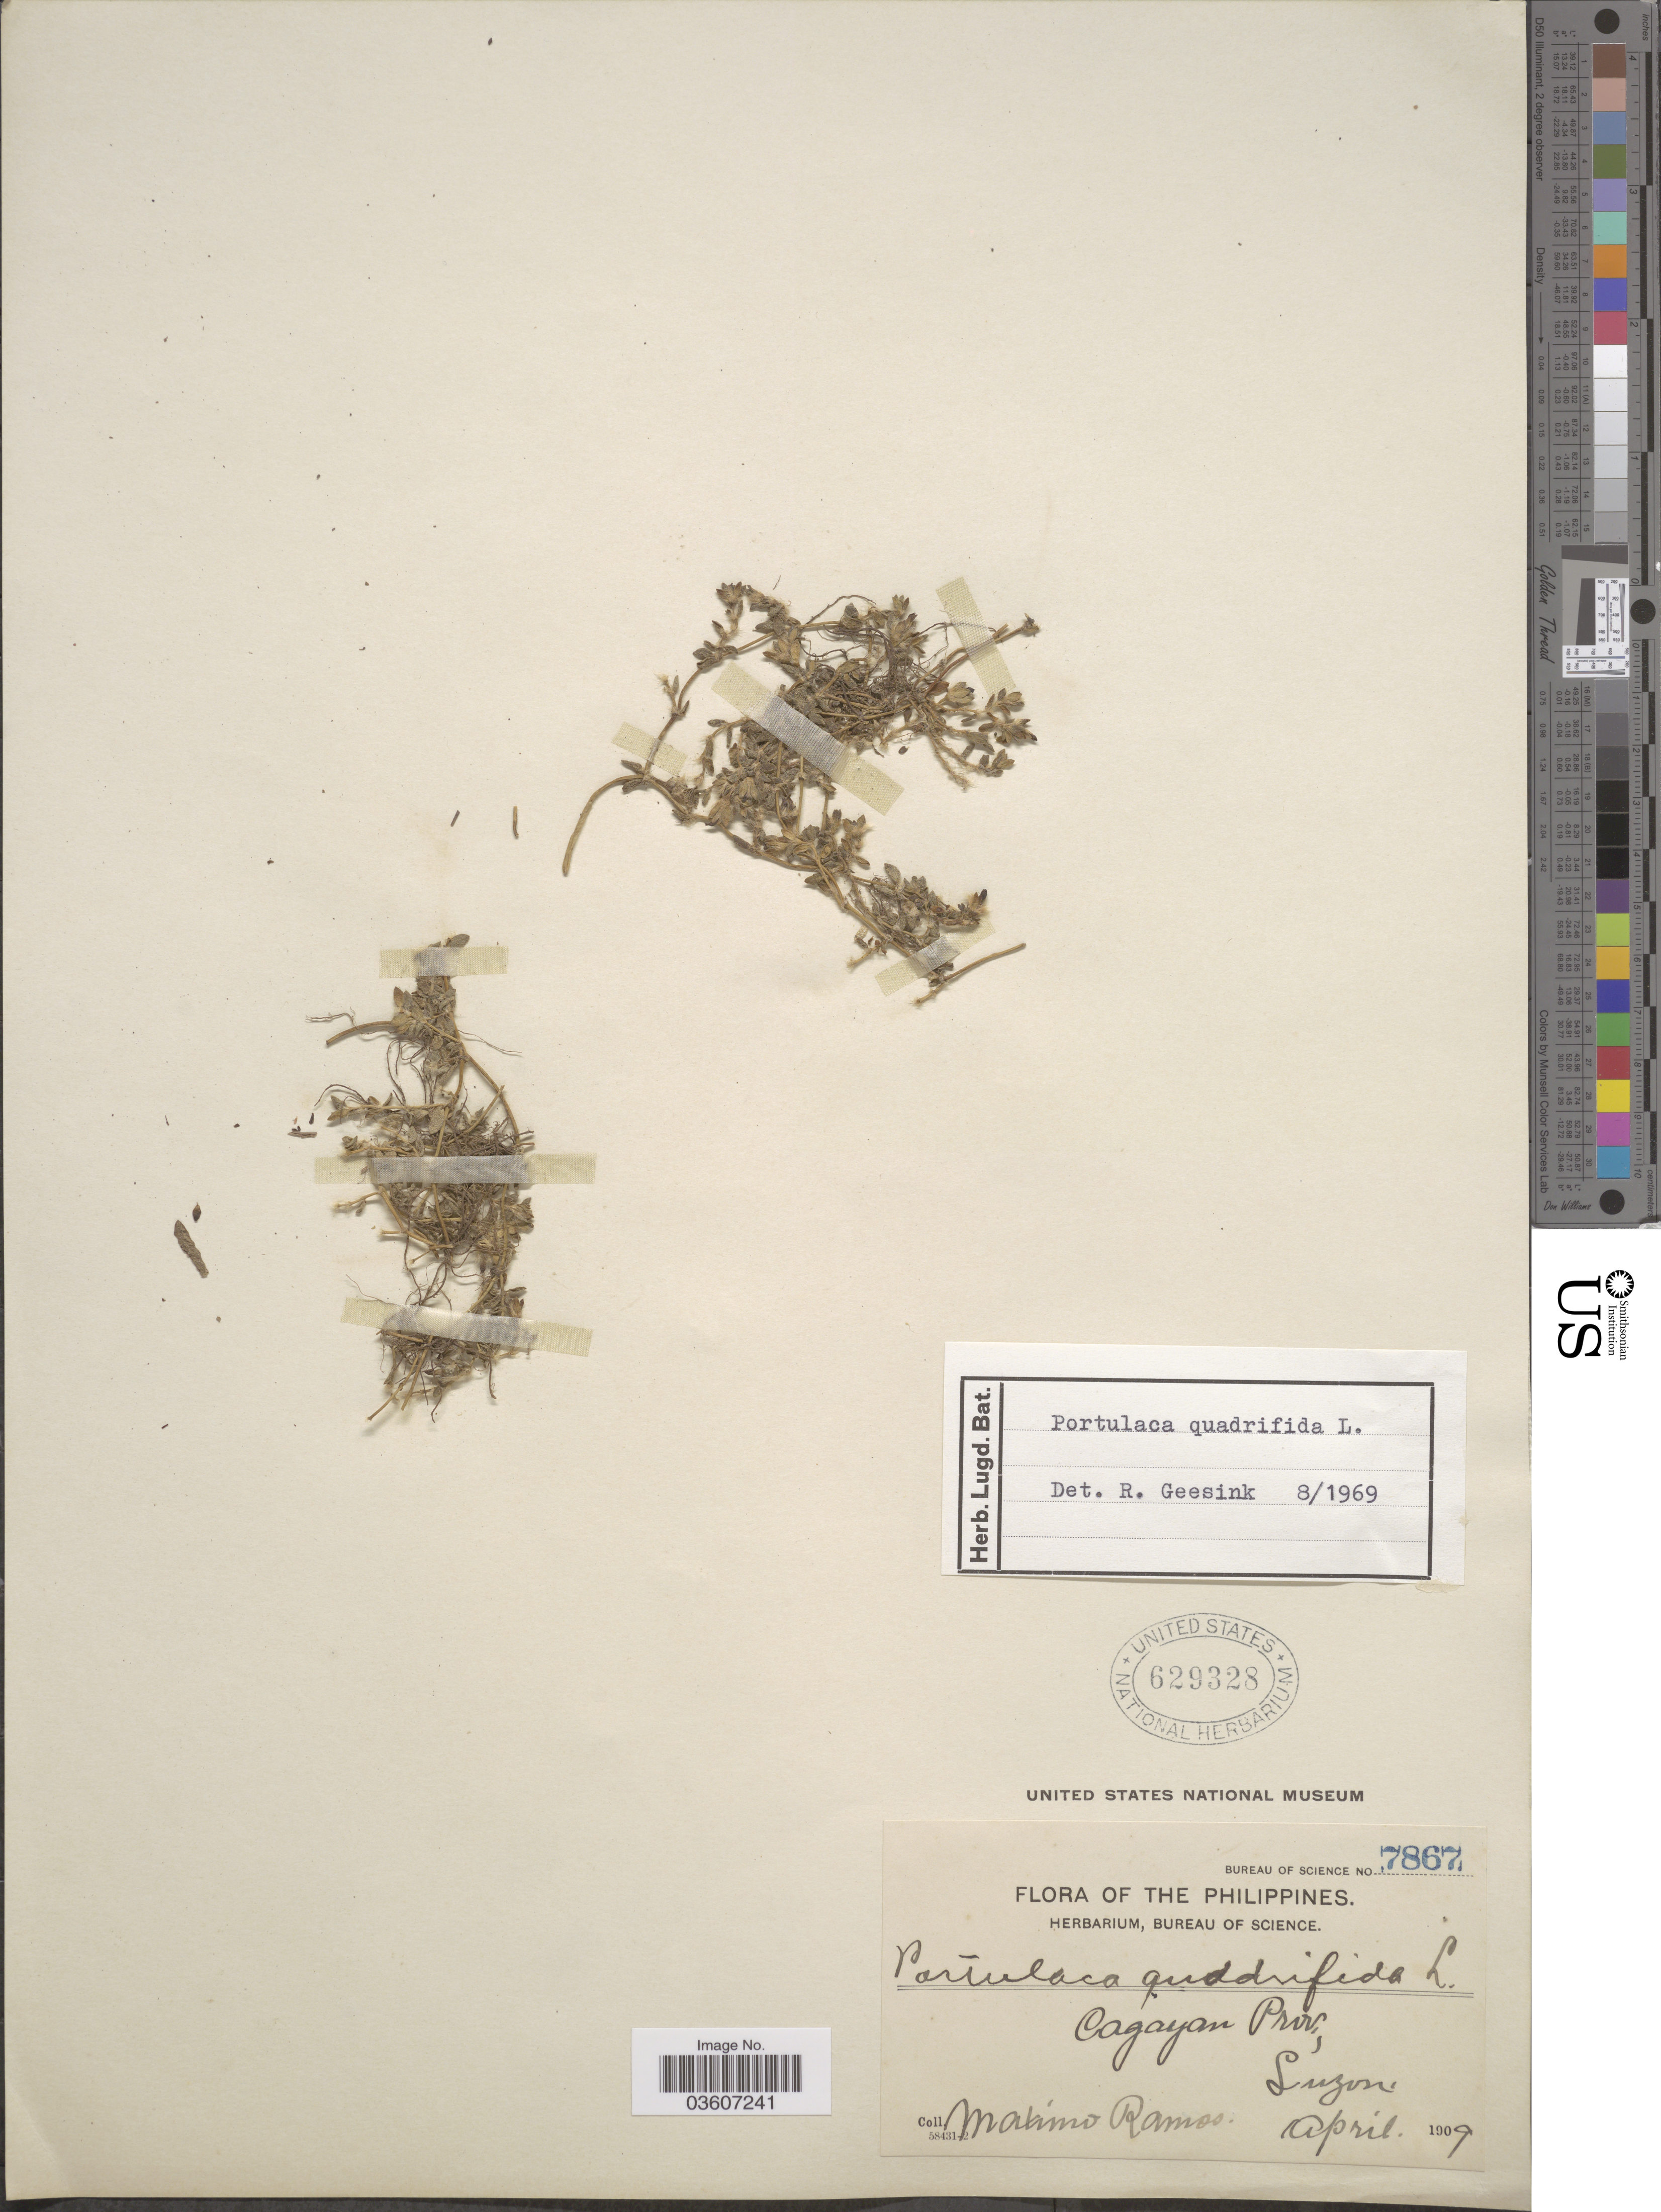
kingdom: Plantae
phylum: Tracheophyta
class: Magnoliopsida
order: Caryophyllales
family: Portulacaceae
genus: Portulaca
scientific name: Portulaca quadrifida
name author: L.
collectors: M. Ramos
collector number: Bureau of Science 7867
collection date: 1909-04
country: Philippines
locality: Cagayan Prov., Luzon.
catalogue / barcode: US 629328